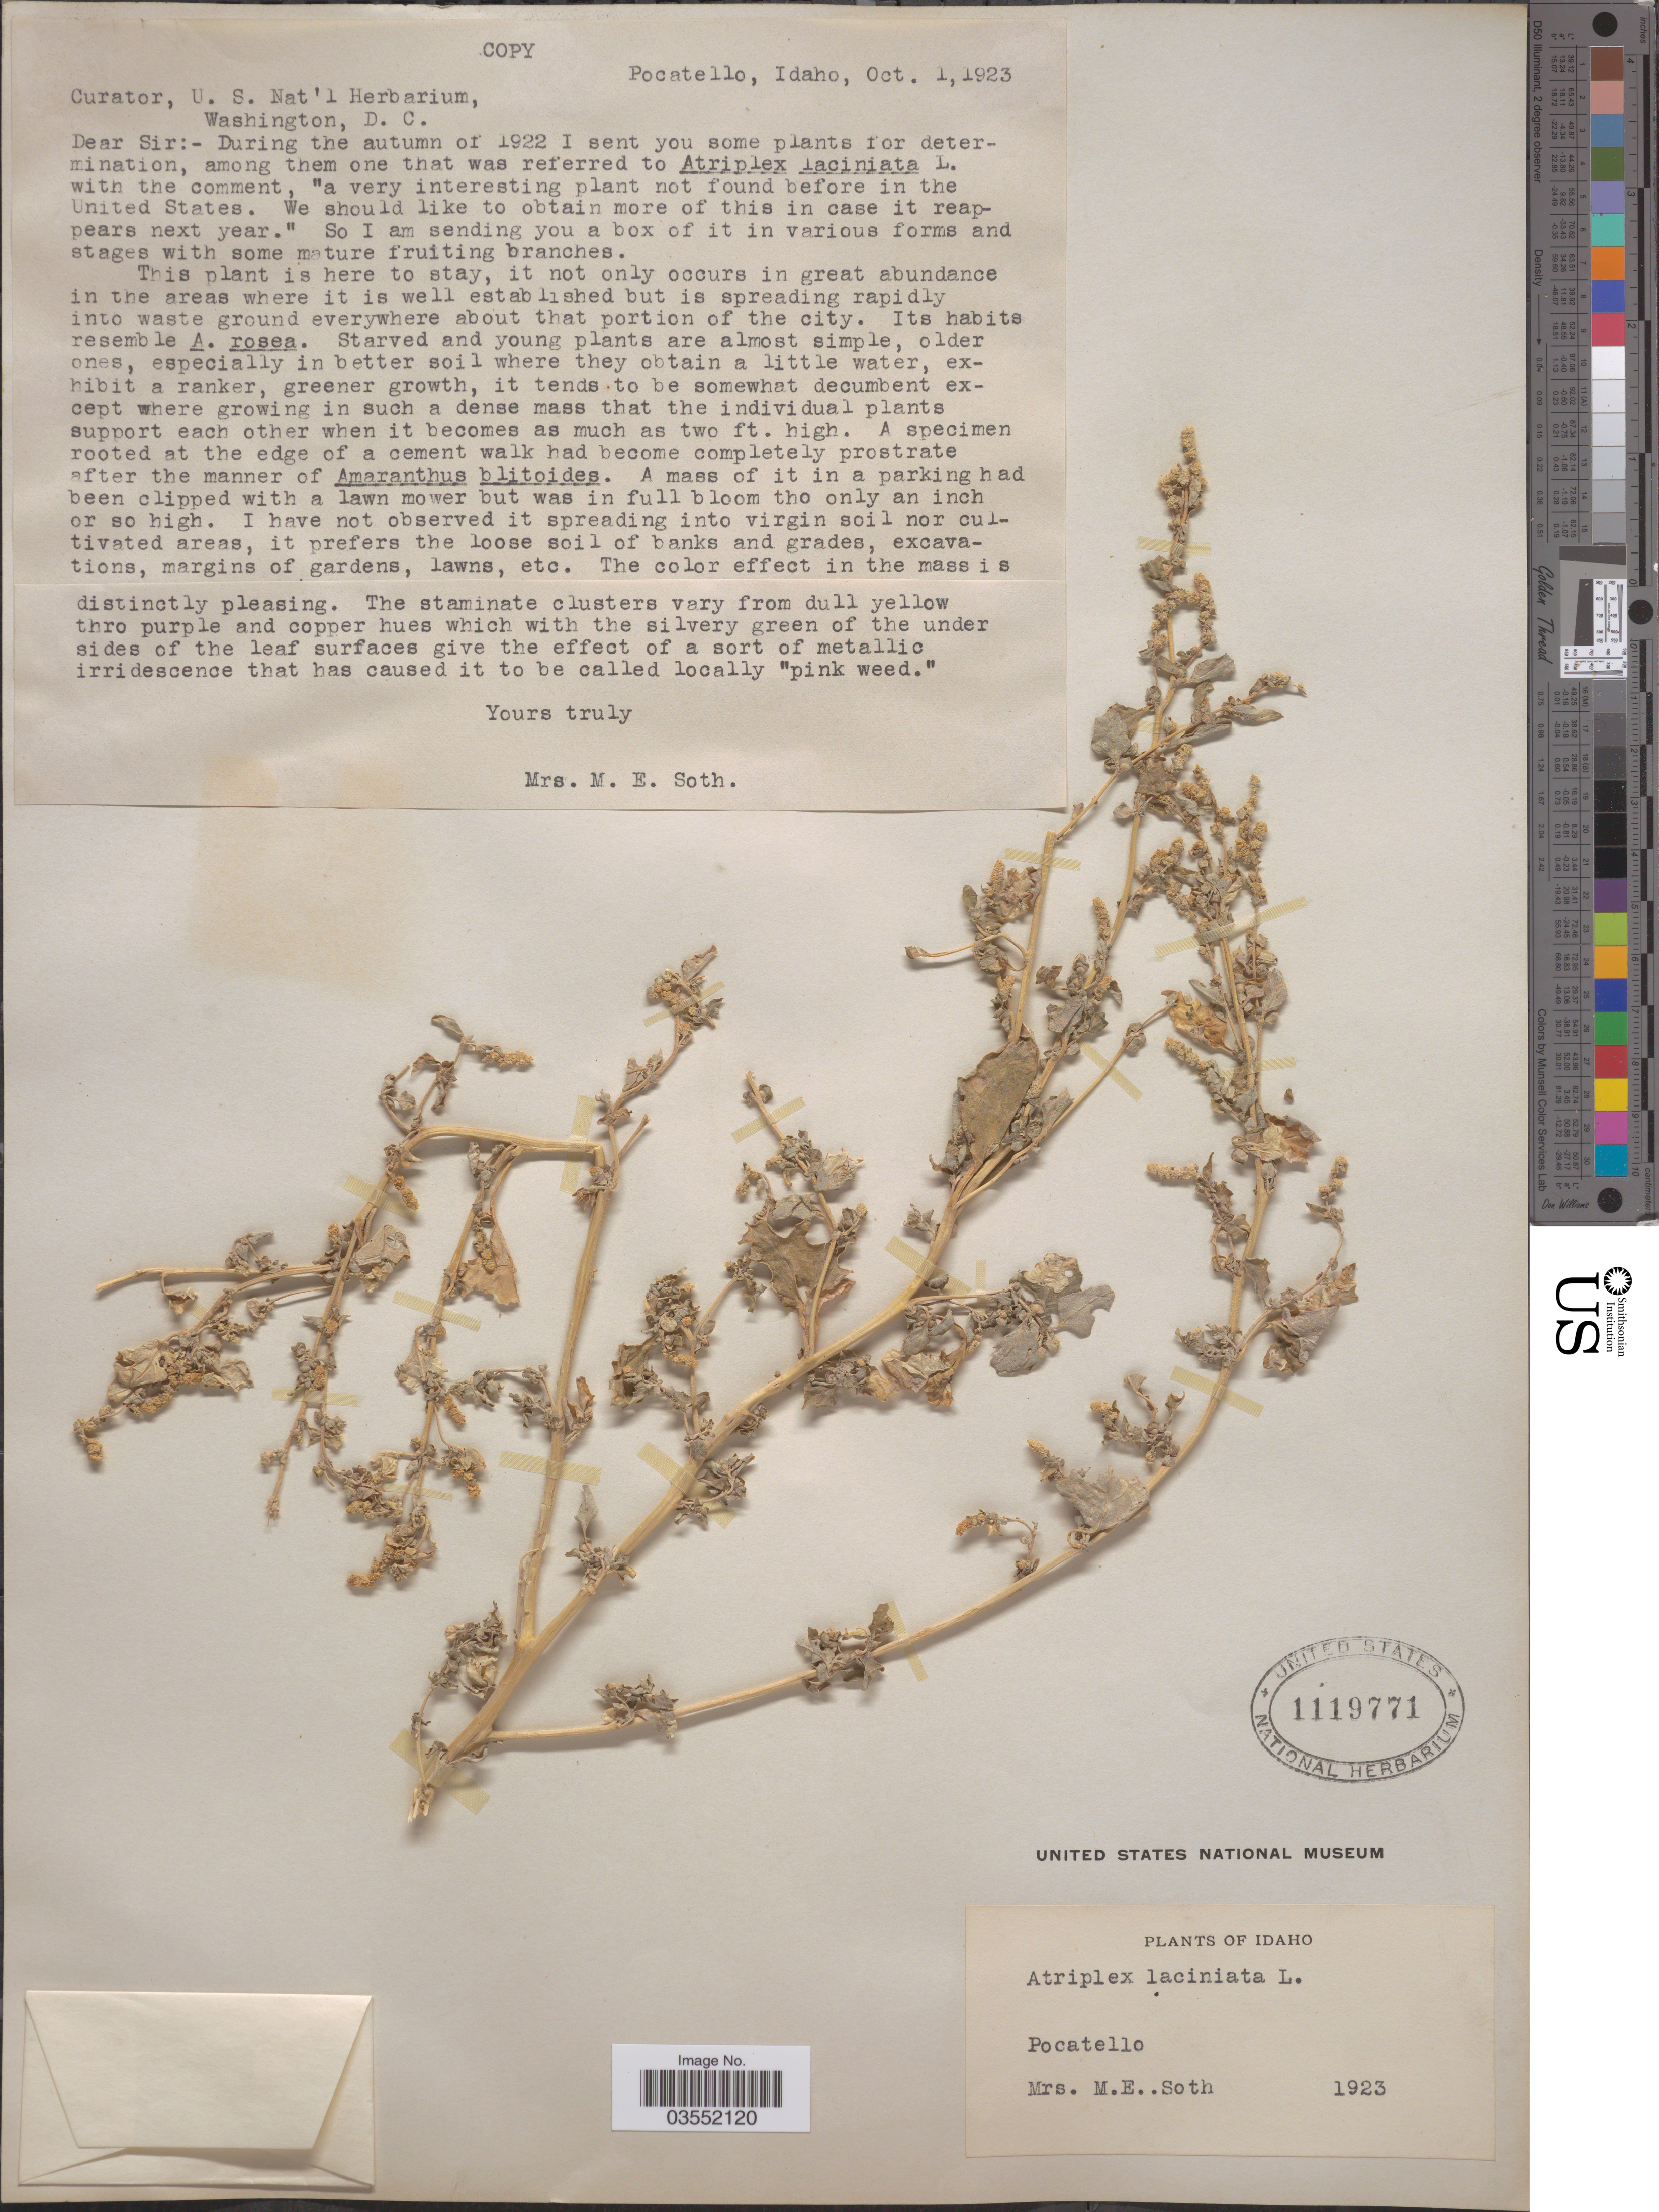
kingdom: Plantae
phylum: Tracheophyta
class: Magnoliopsida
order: Caryophyllales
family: Amaranthaceae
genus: Atriplex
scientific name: Atriplex laciniata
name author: L.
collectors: M. Soth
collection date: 1923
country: United States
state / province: Idaho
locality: Pocatello.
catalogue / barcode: US 1119771